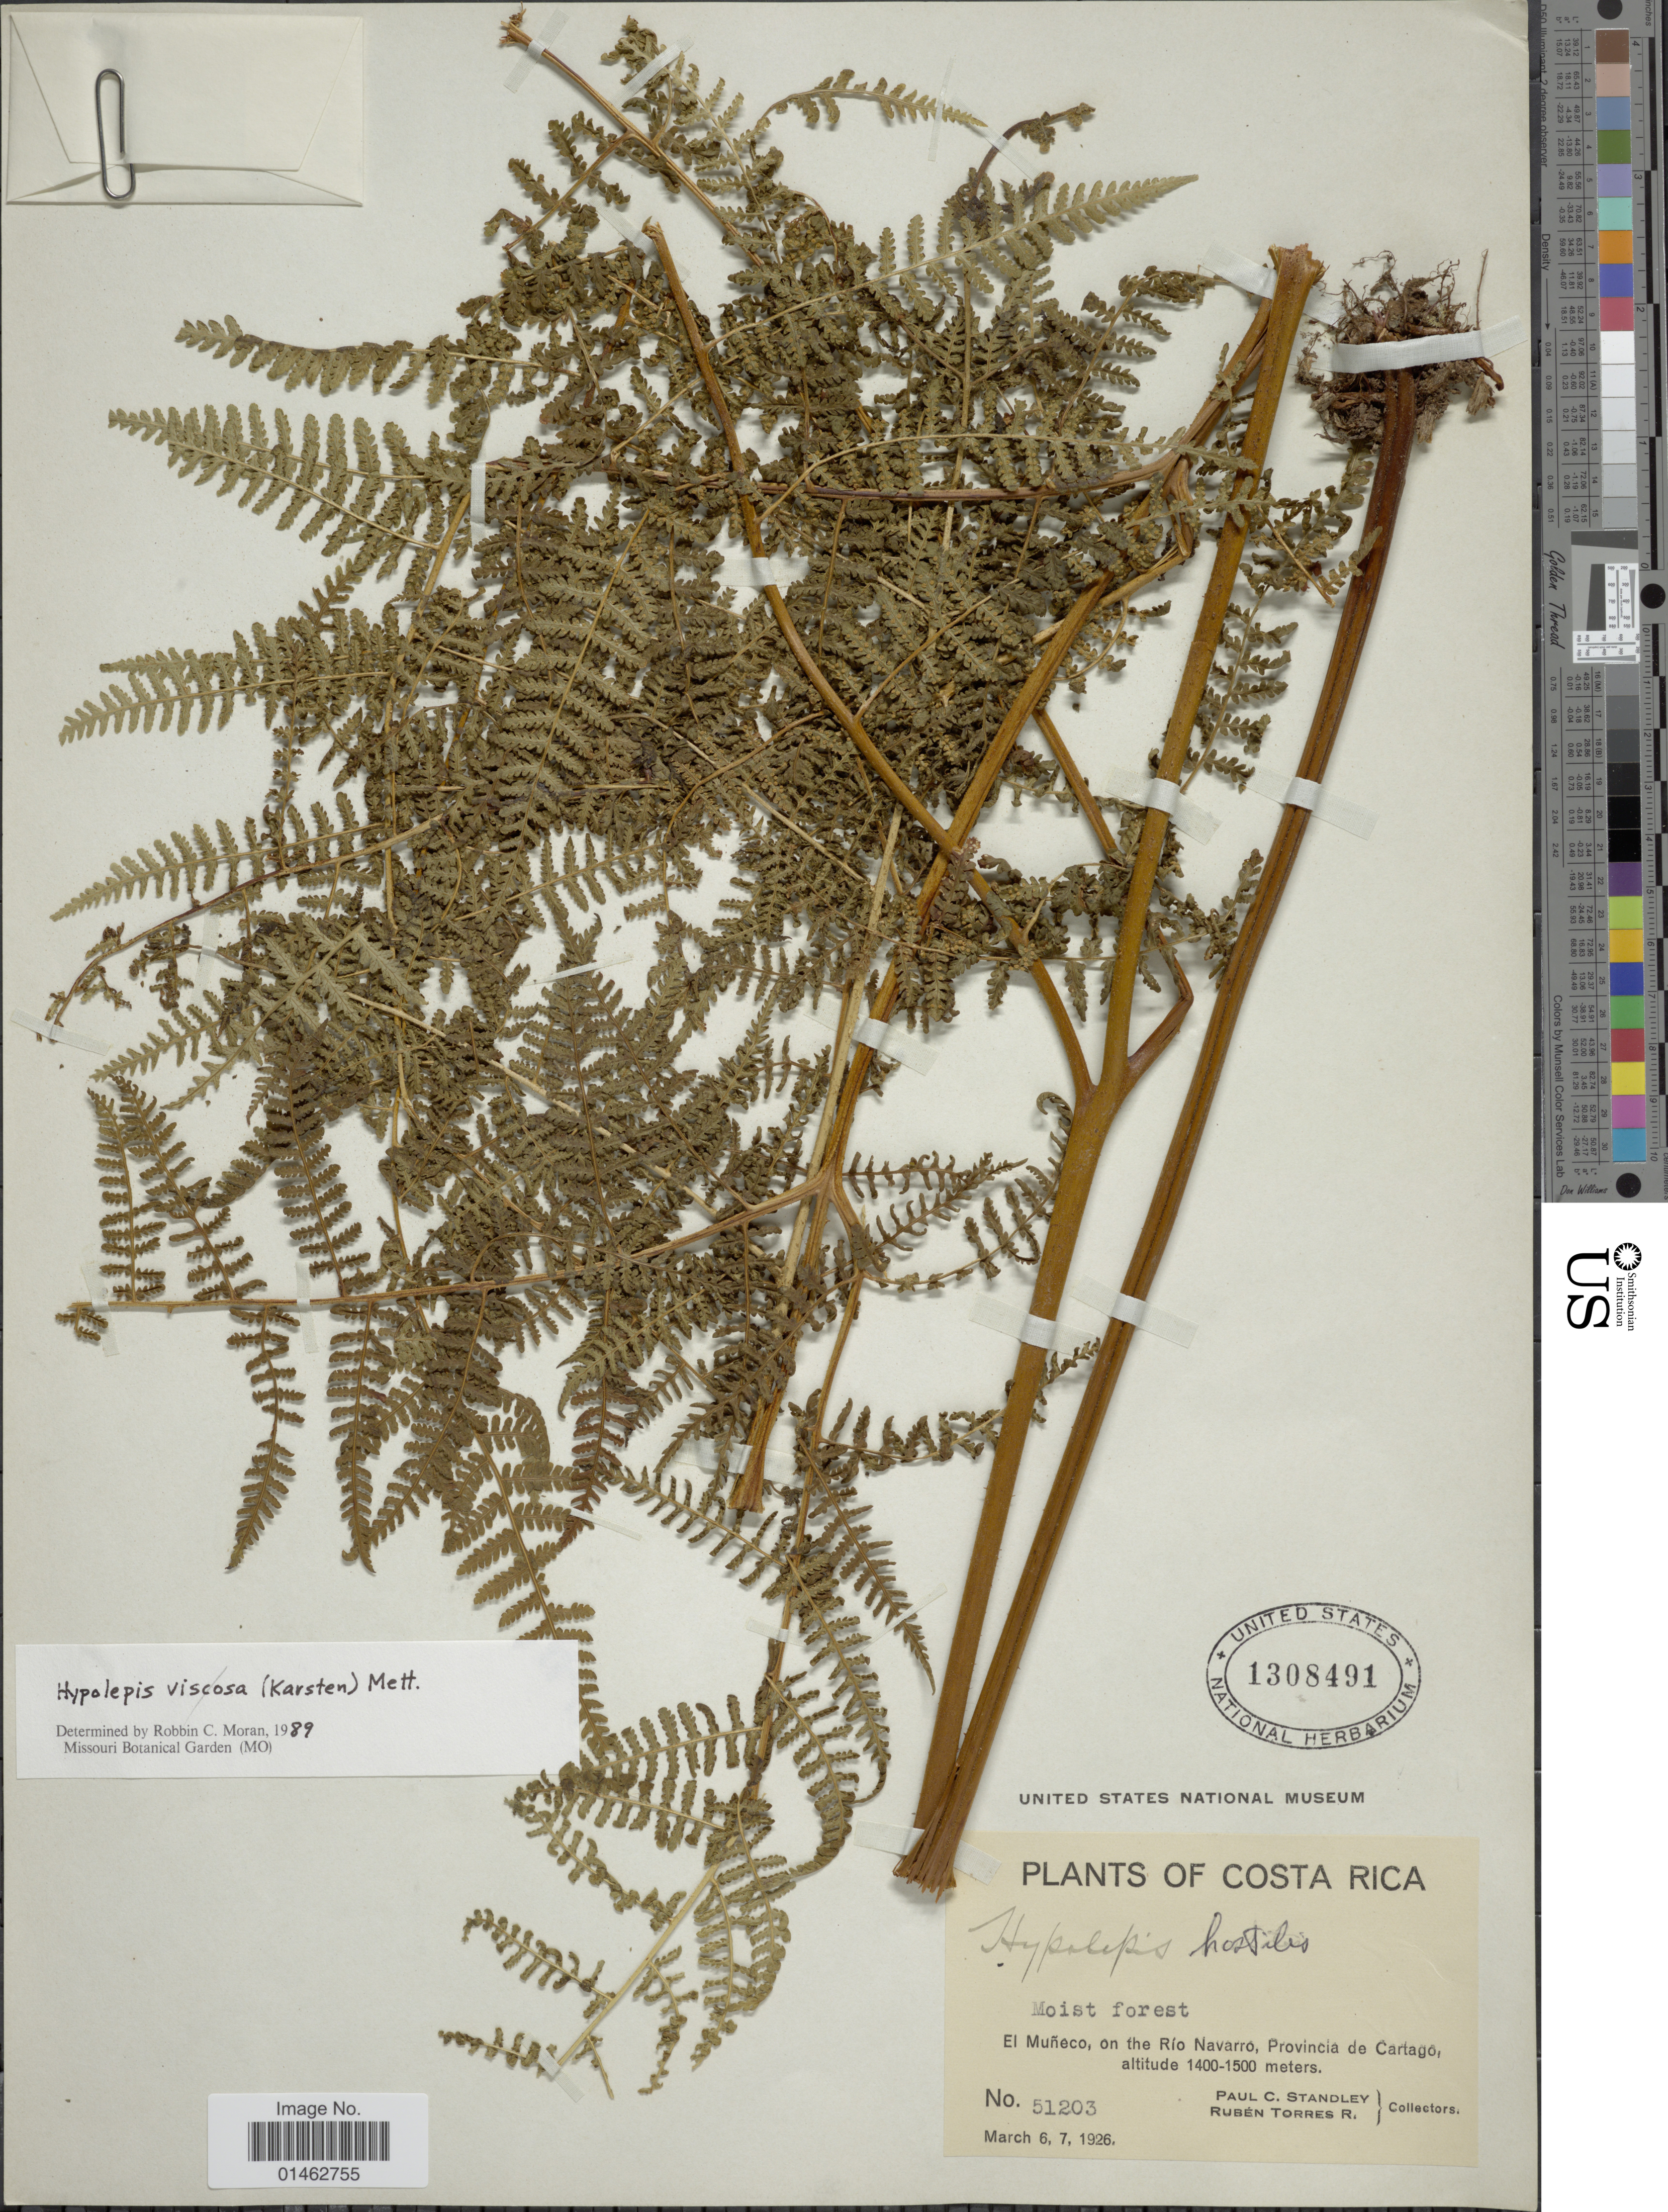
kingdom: Plantae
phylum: Tracheophyta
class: Polypodiopsida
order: Polypodiales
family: Dennstaedtiaceae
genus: Hypolepis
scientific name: Hypolepis rubiginosopilosula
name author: Lellinger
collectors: P. C. Standley & R. Torres Rojas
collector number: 51203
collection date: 1926-03-06/1926-03-07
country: Costa Rica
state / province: Cartago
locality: El Muñeco, on the Rio Navarro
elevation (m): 1400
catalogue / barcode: US 1308491